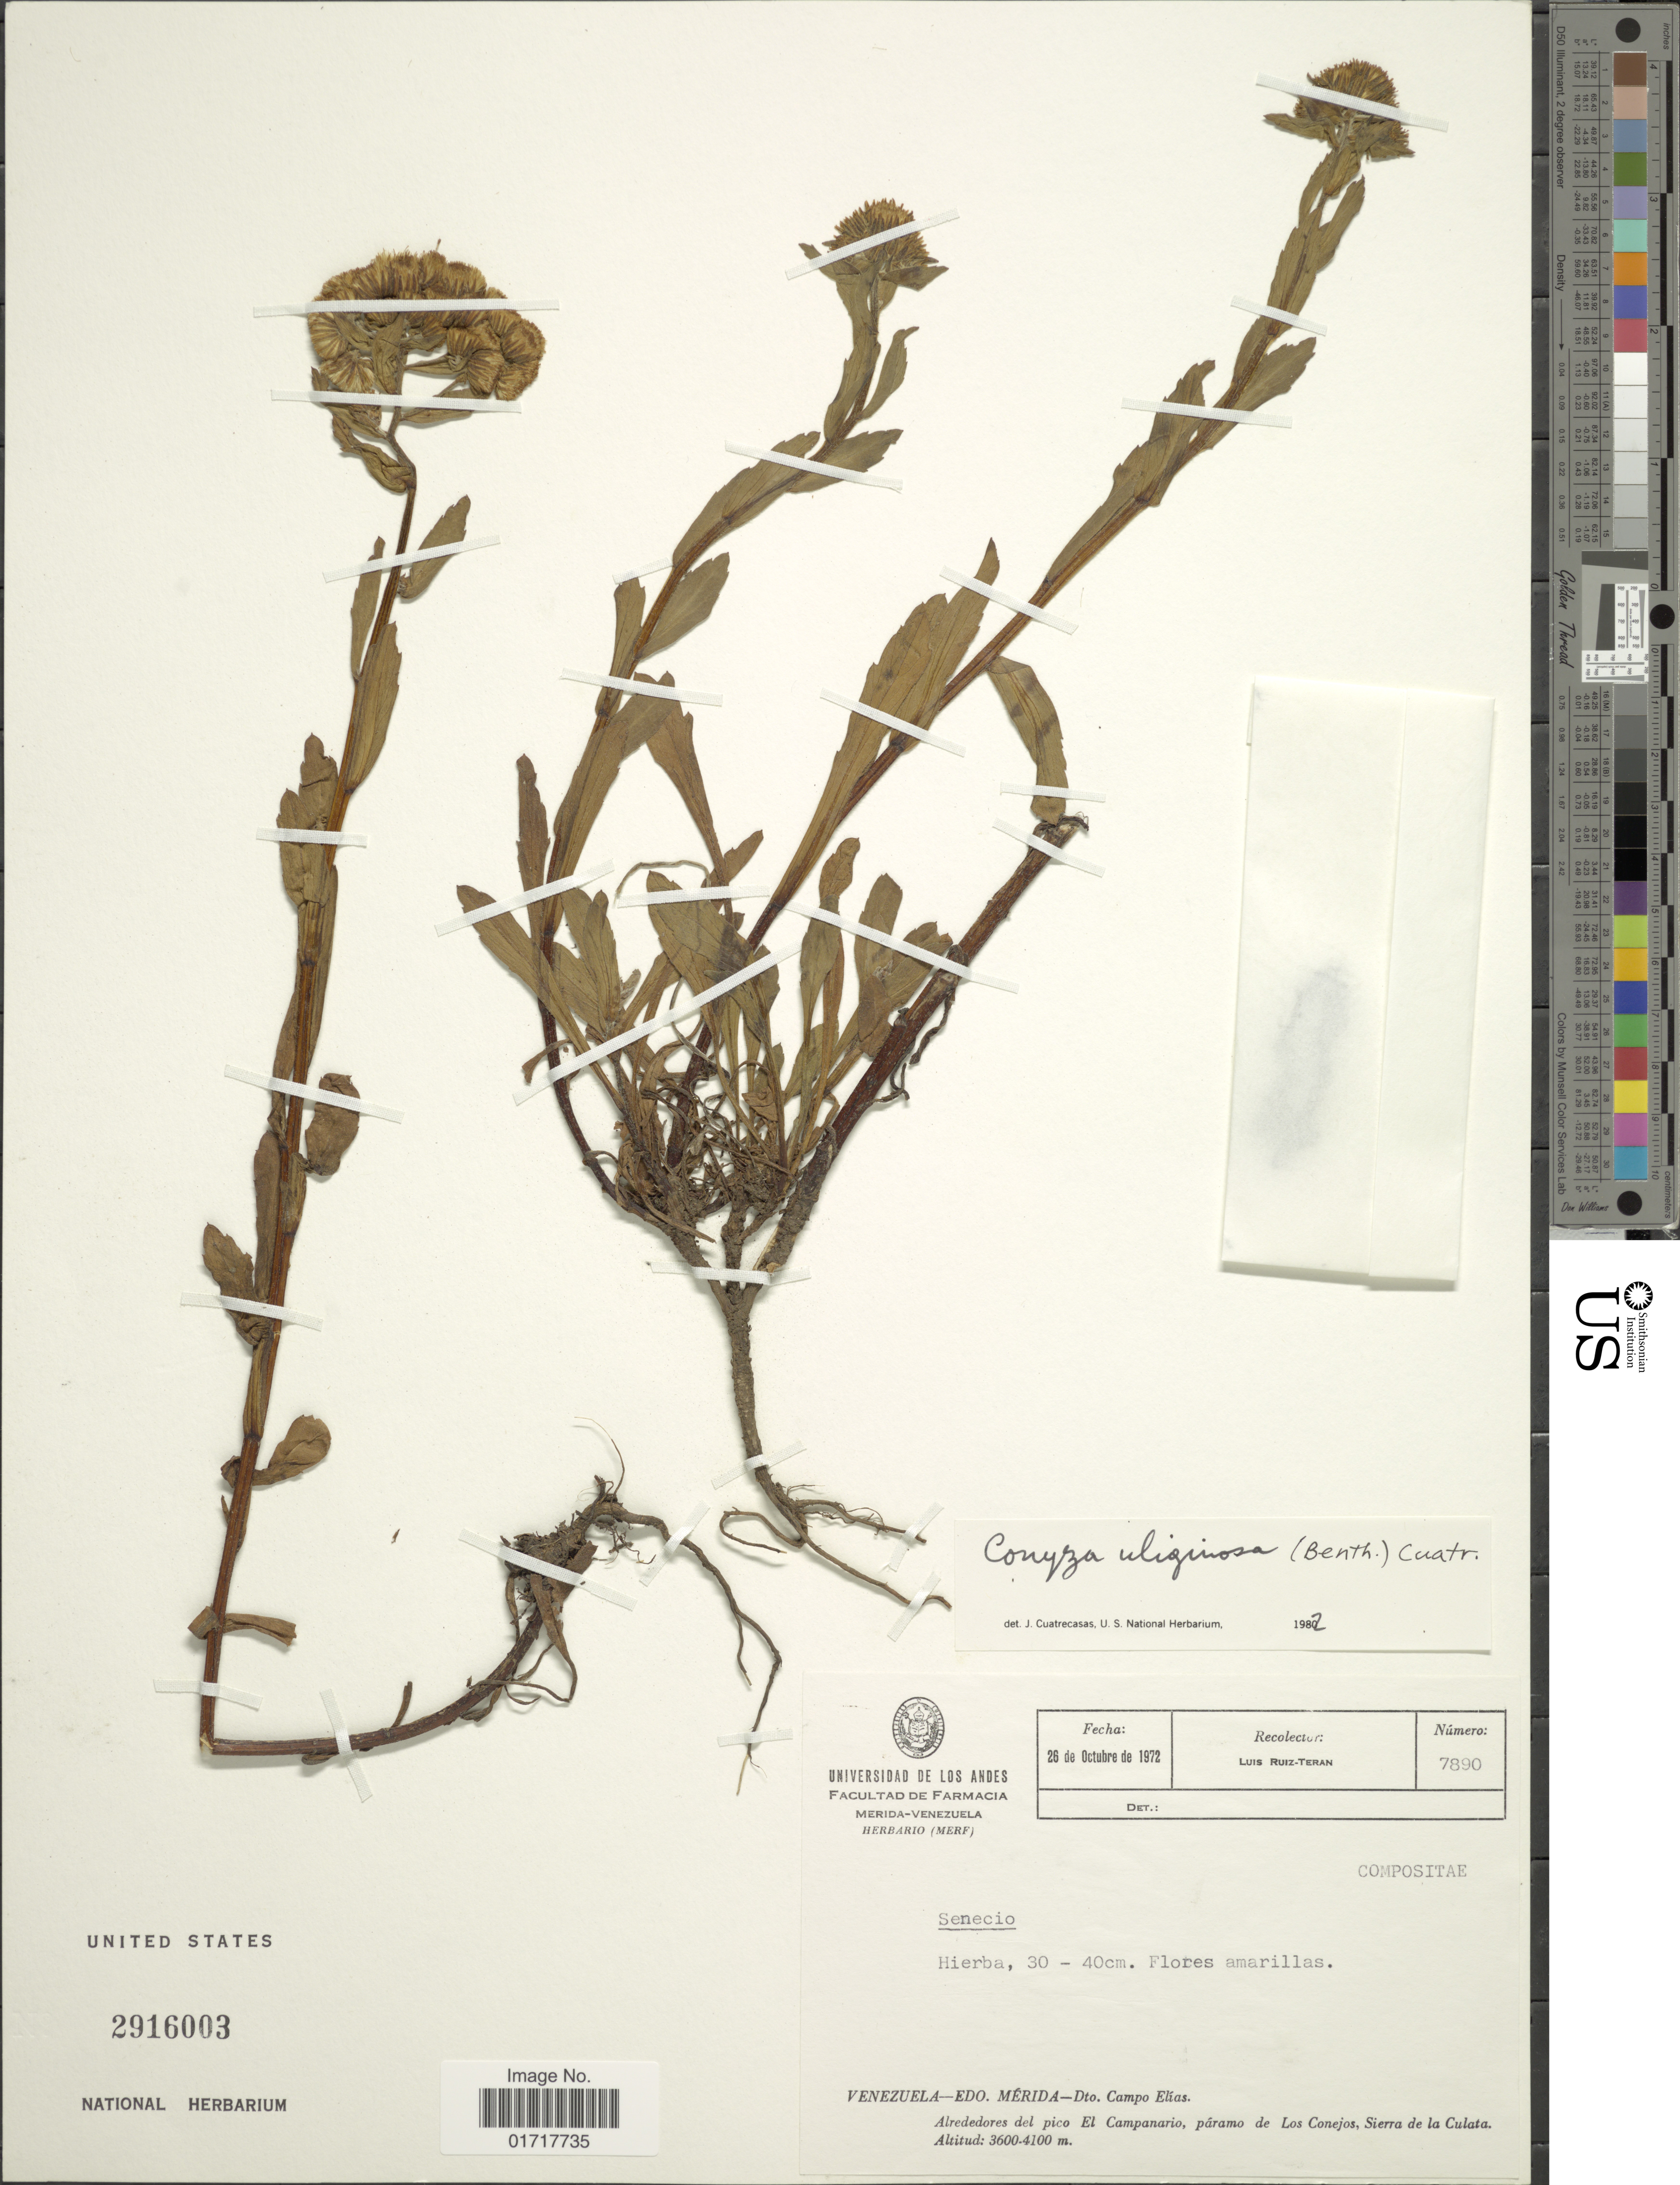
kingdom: Plantae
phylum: Tracheophyta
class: Magnoliopsida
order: Asterales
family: Asteraceae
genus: Conyza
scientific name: Conyza uliginosa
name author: (Benth.) Cuatrec.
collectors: L. E. Ruíz-Terán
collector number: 7890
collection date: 1972-10-26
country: Venezuela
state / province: Mérida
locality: Venezuela-Edo. Merida-Dto. Campo Elias, Alrededores del pico El Campanario, paramo de Los Conejos, Sierra de la Culata.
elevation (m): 3600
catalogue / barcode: US 2916003